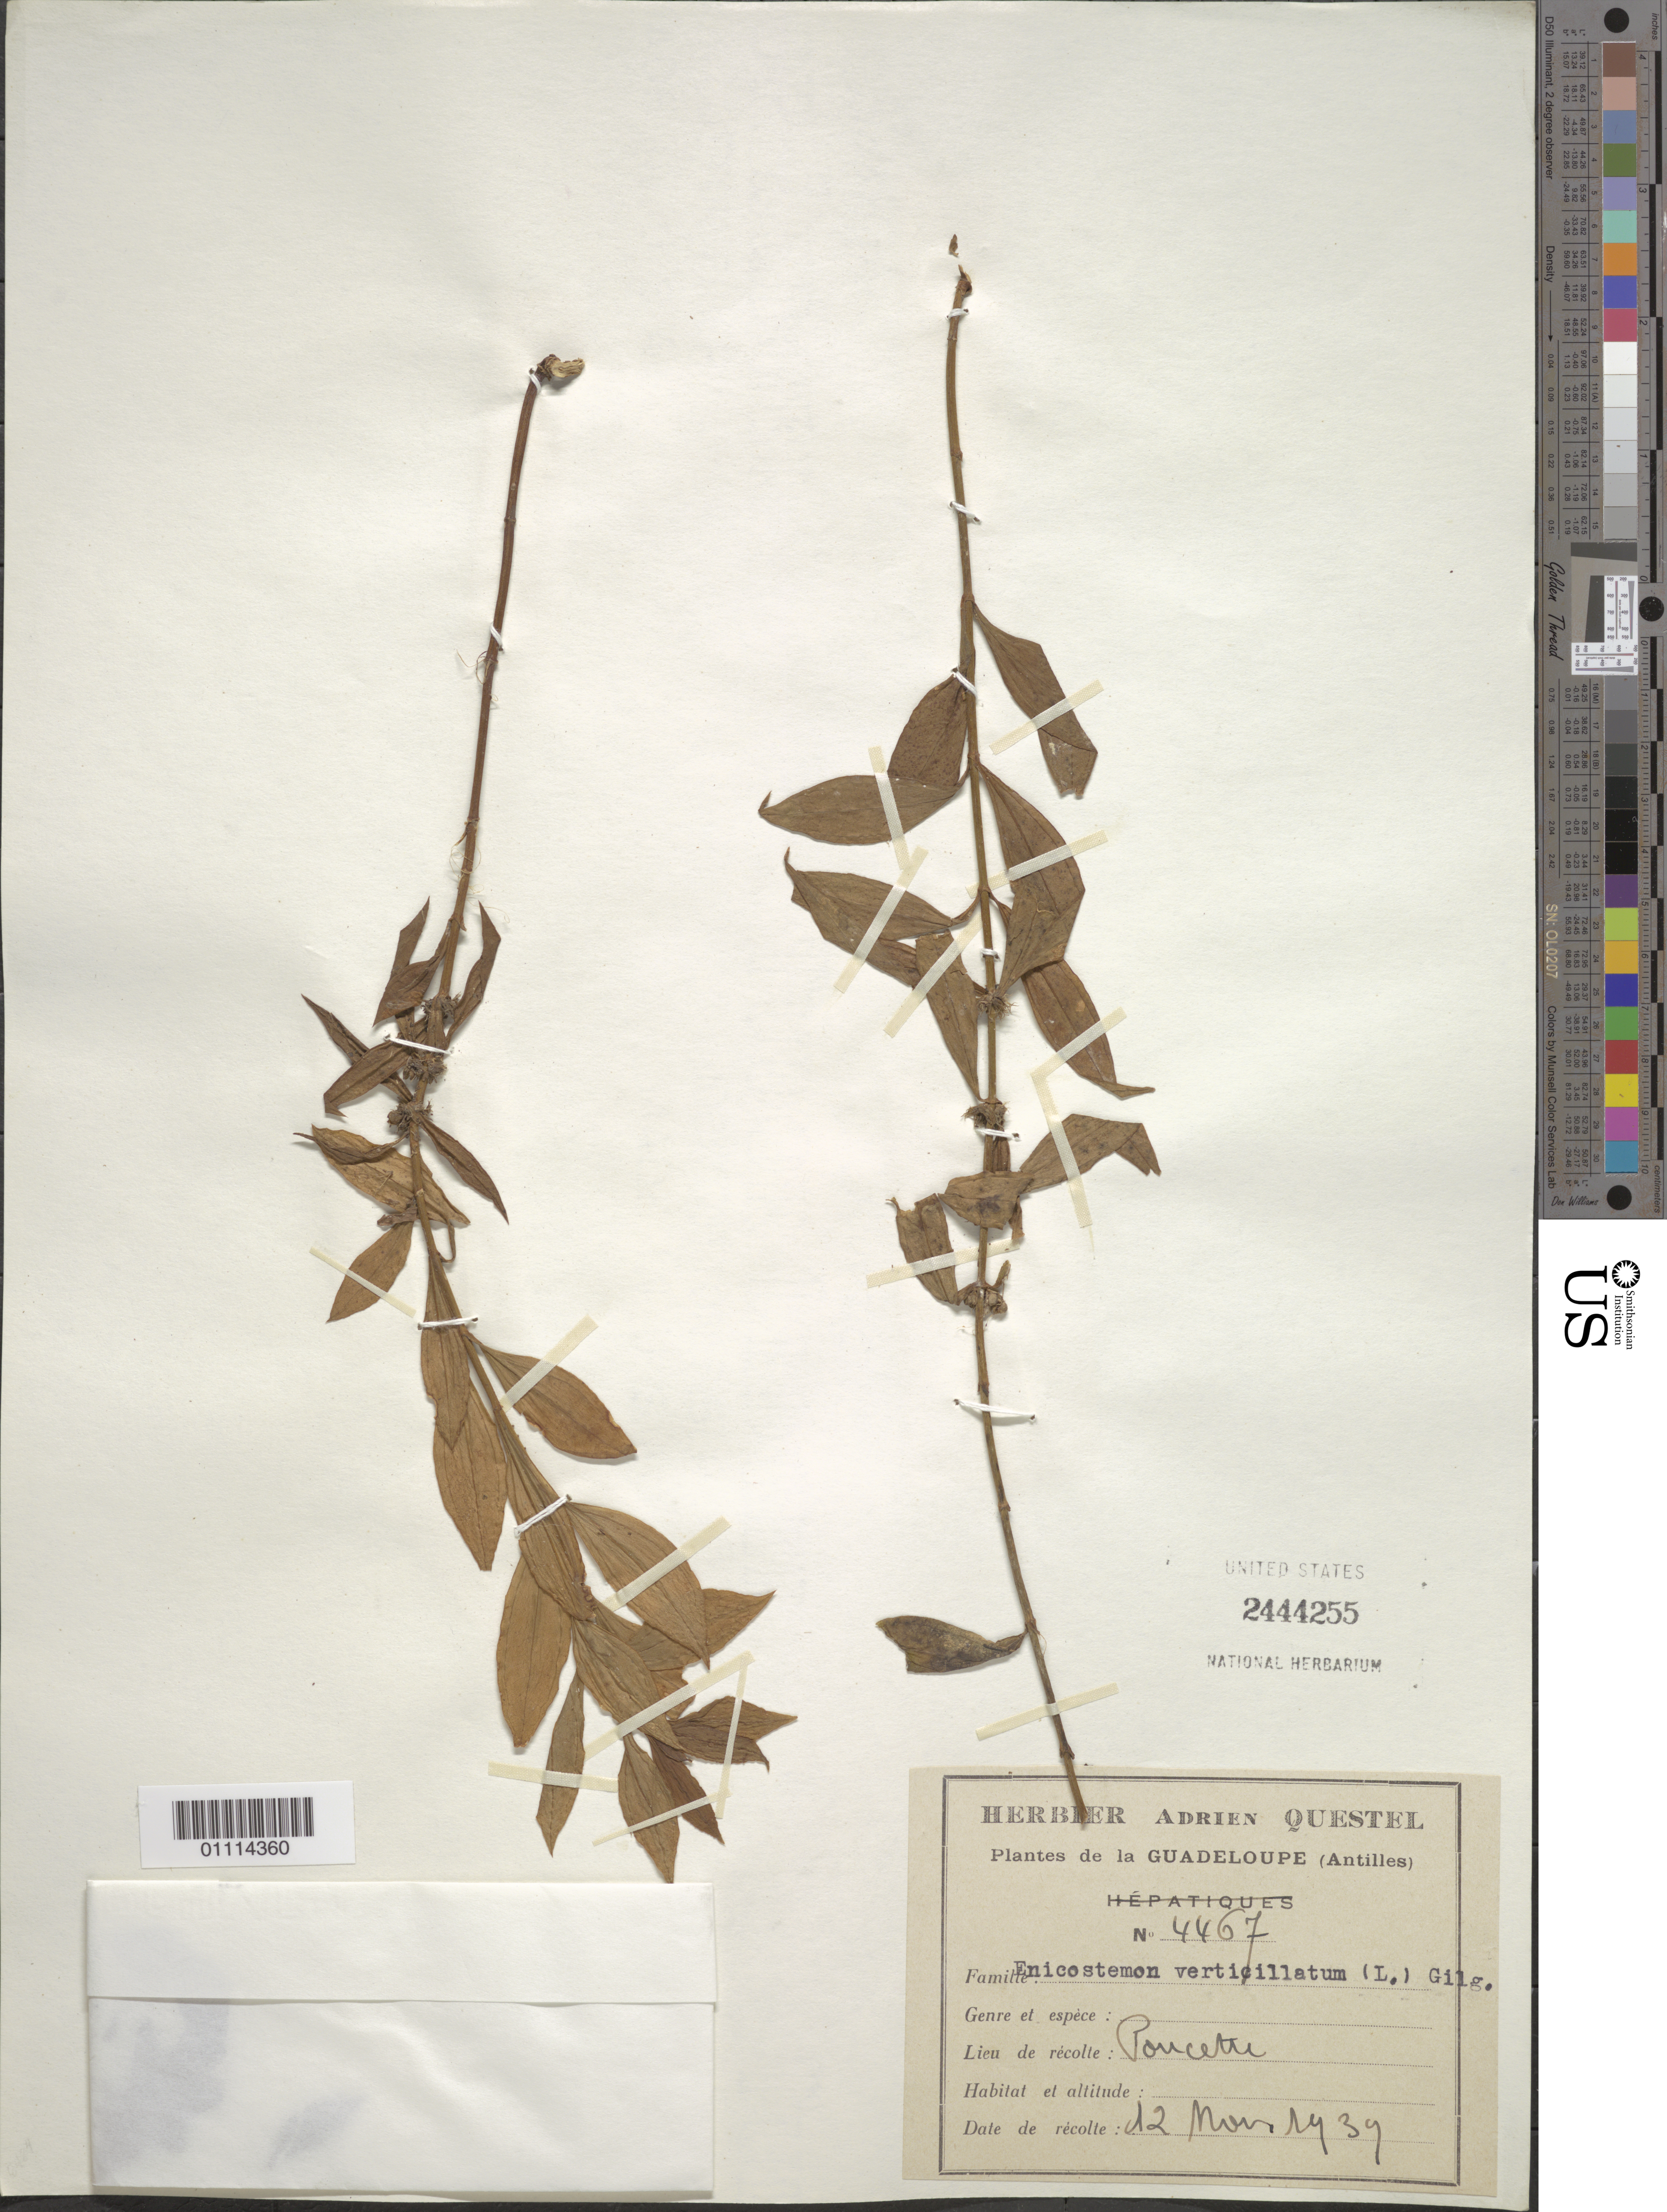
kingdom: Plantae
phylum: Tracheophyta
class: Magnoliopsida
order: Gentianales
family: Gentianaceae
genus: Enicostema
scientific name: Enicostema verticillatum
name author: (L.) Engl.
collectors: A. Questel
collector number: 4467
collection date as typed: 12 Mar 1939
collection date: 1939-03-12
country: Guadeloupe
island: Grande Terre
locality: Poucette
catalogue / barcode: US 2444255